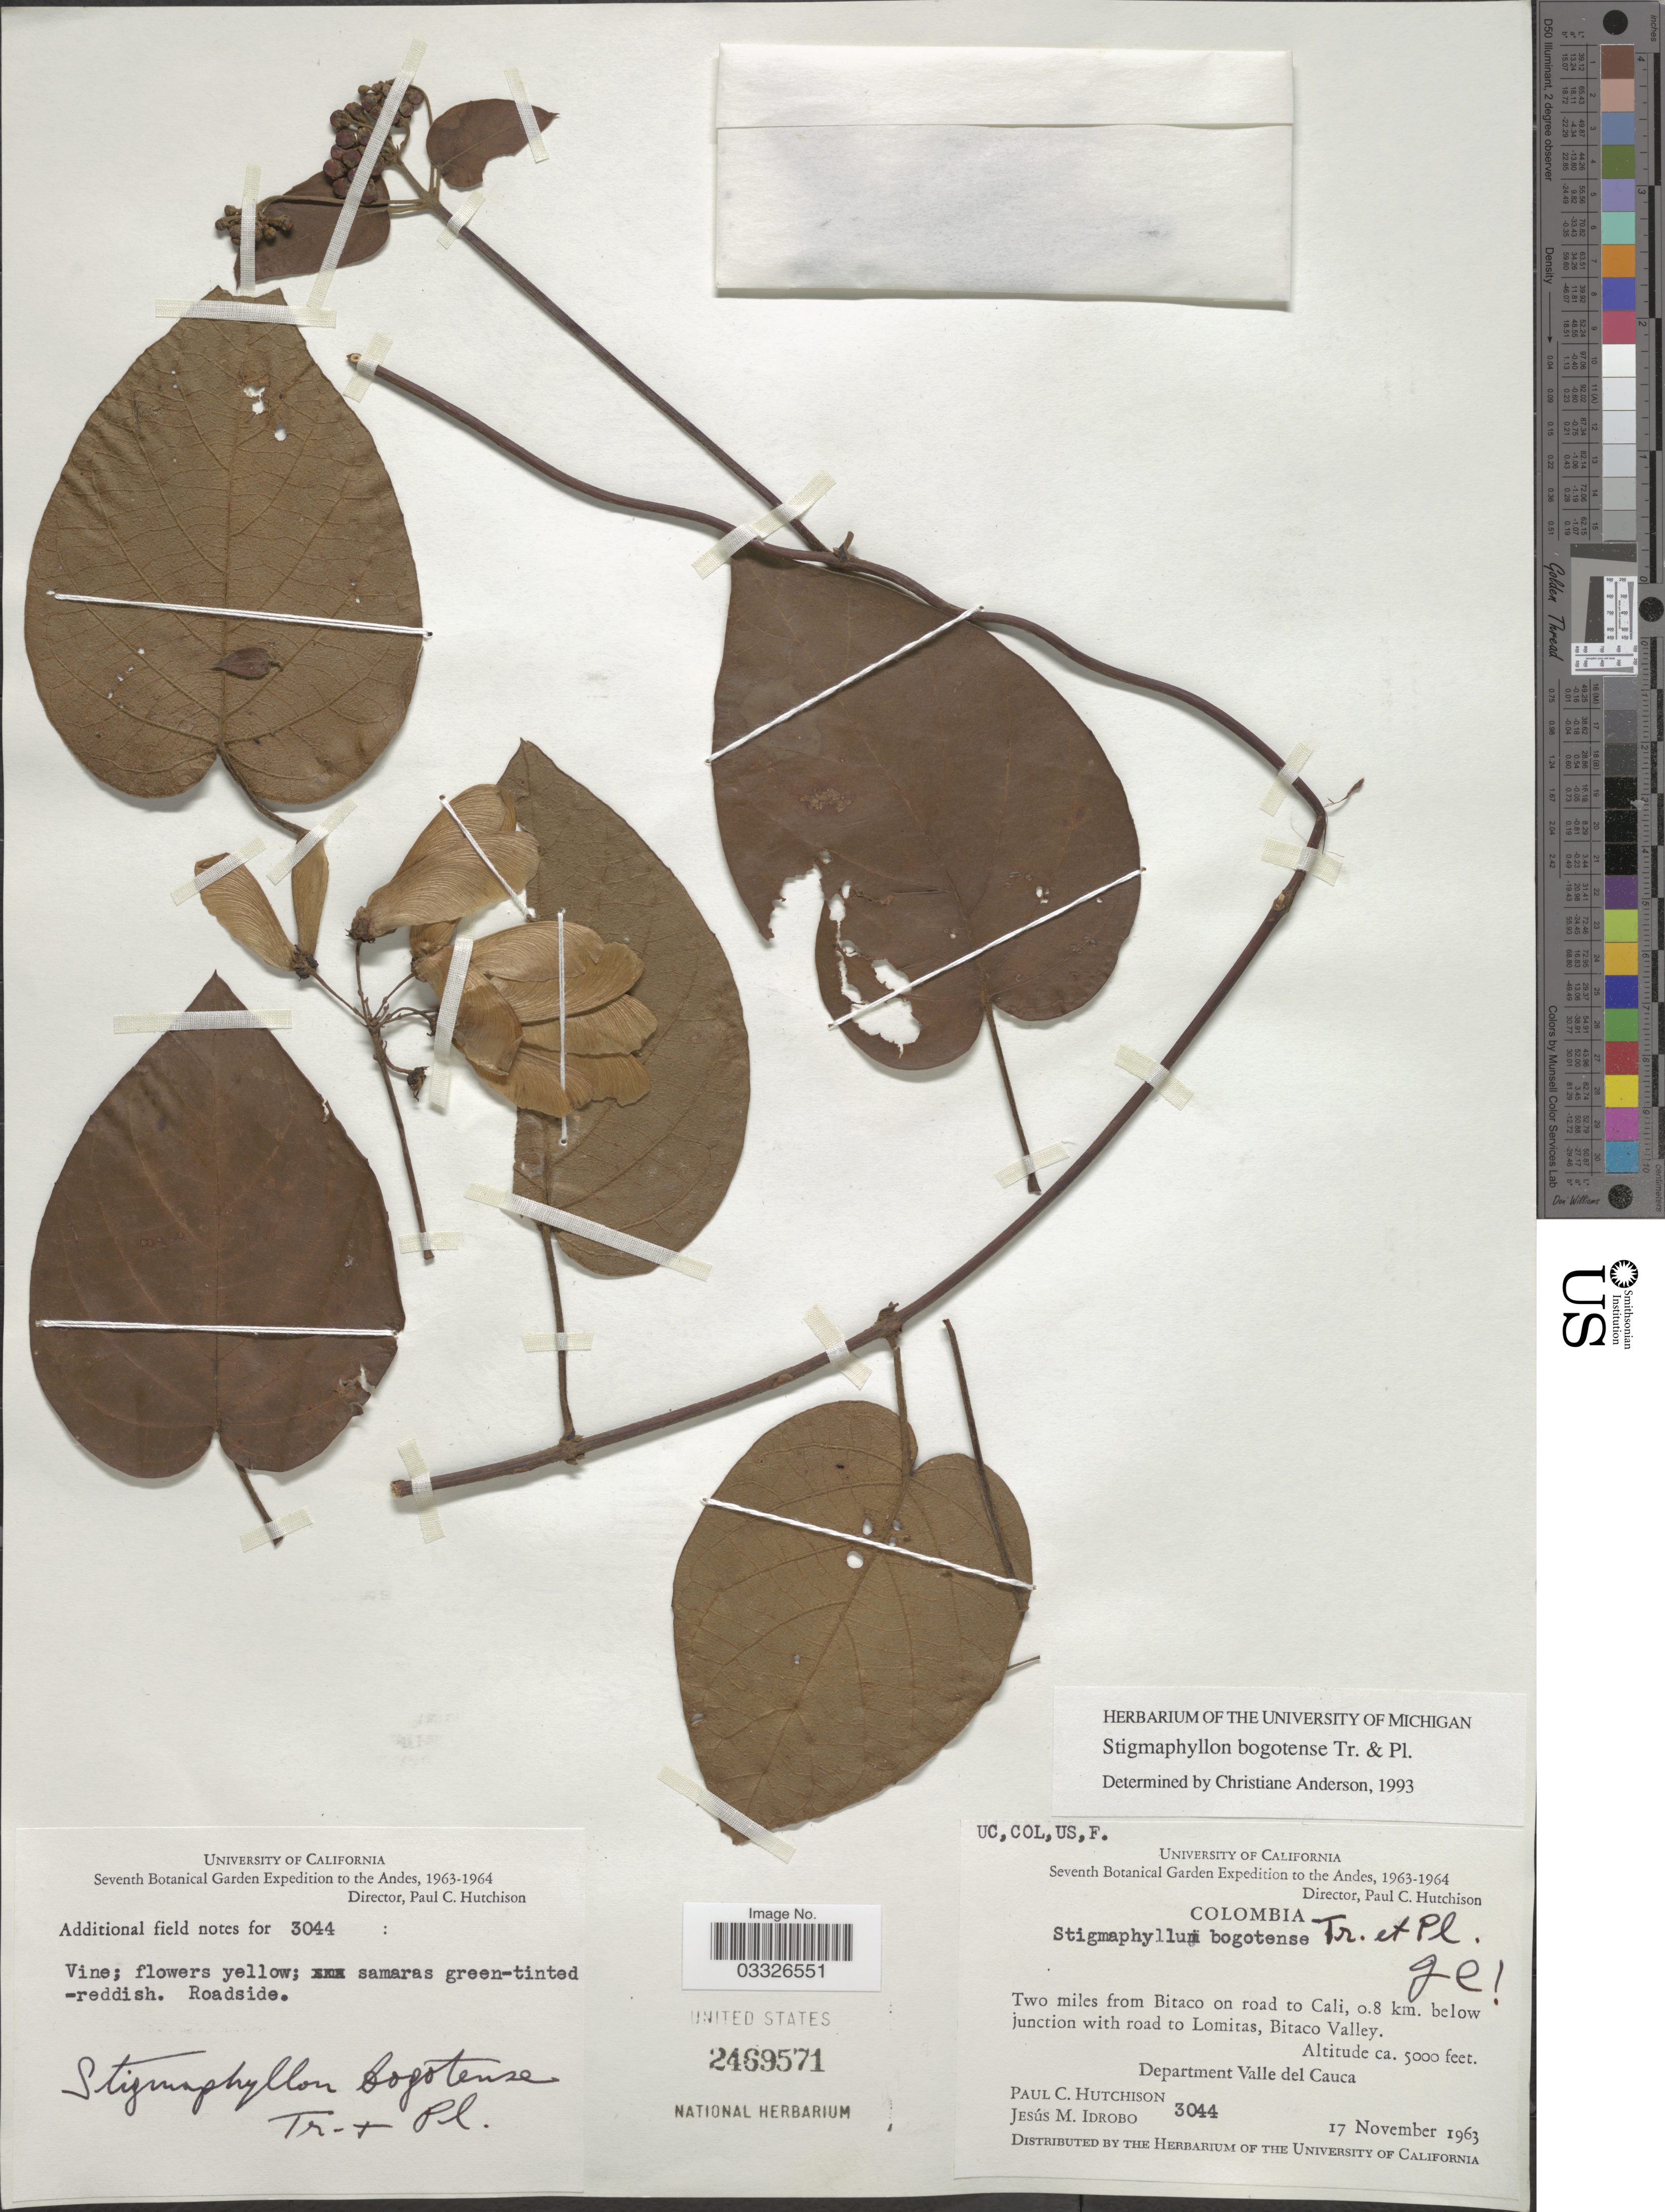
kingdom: Plantae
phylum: Tracheophyta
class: Magnoliopsida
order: Malpighiales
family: Malpighiaceae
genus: Stigmaphyllon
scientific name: Stigmaphyllon bogotense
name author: Triana & Planch.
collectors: P. C. Hutchison & J. M. Idrobo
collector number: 3044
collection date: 1963-11-17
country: Colombia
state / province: Valle del Cauca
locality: Andes. Two miles from Bitaco on road to Cali, 0.8 km. below junction with road to Lomitas, Bitaco Valley. Departamento del Cauca.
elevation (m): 1524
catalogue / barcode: US 2469571